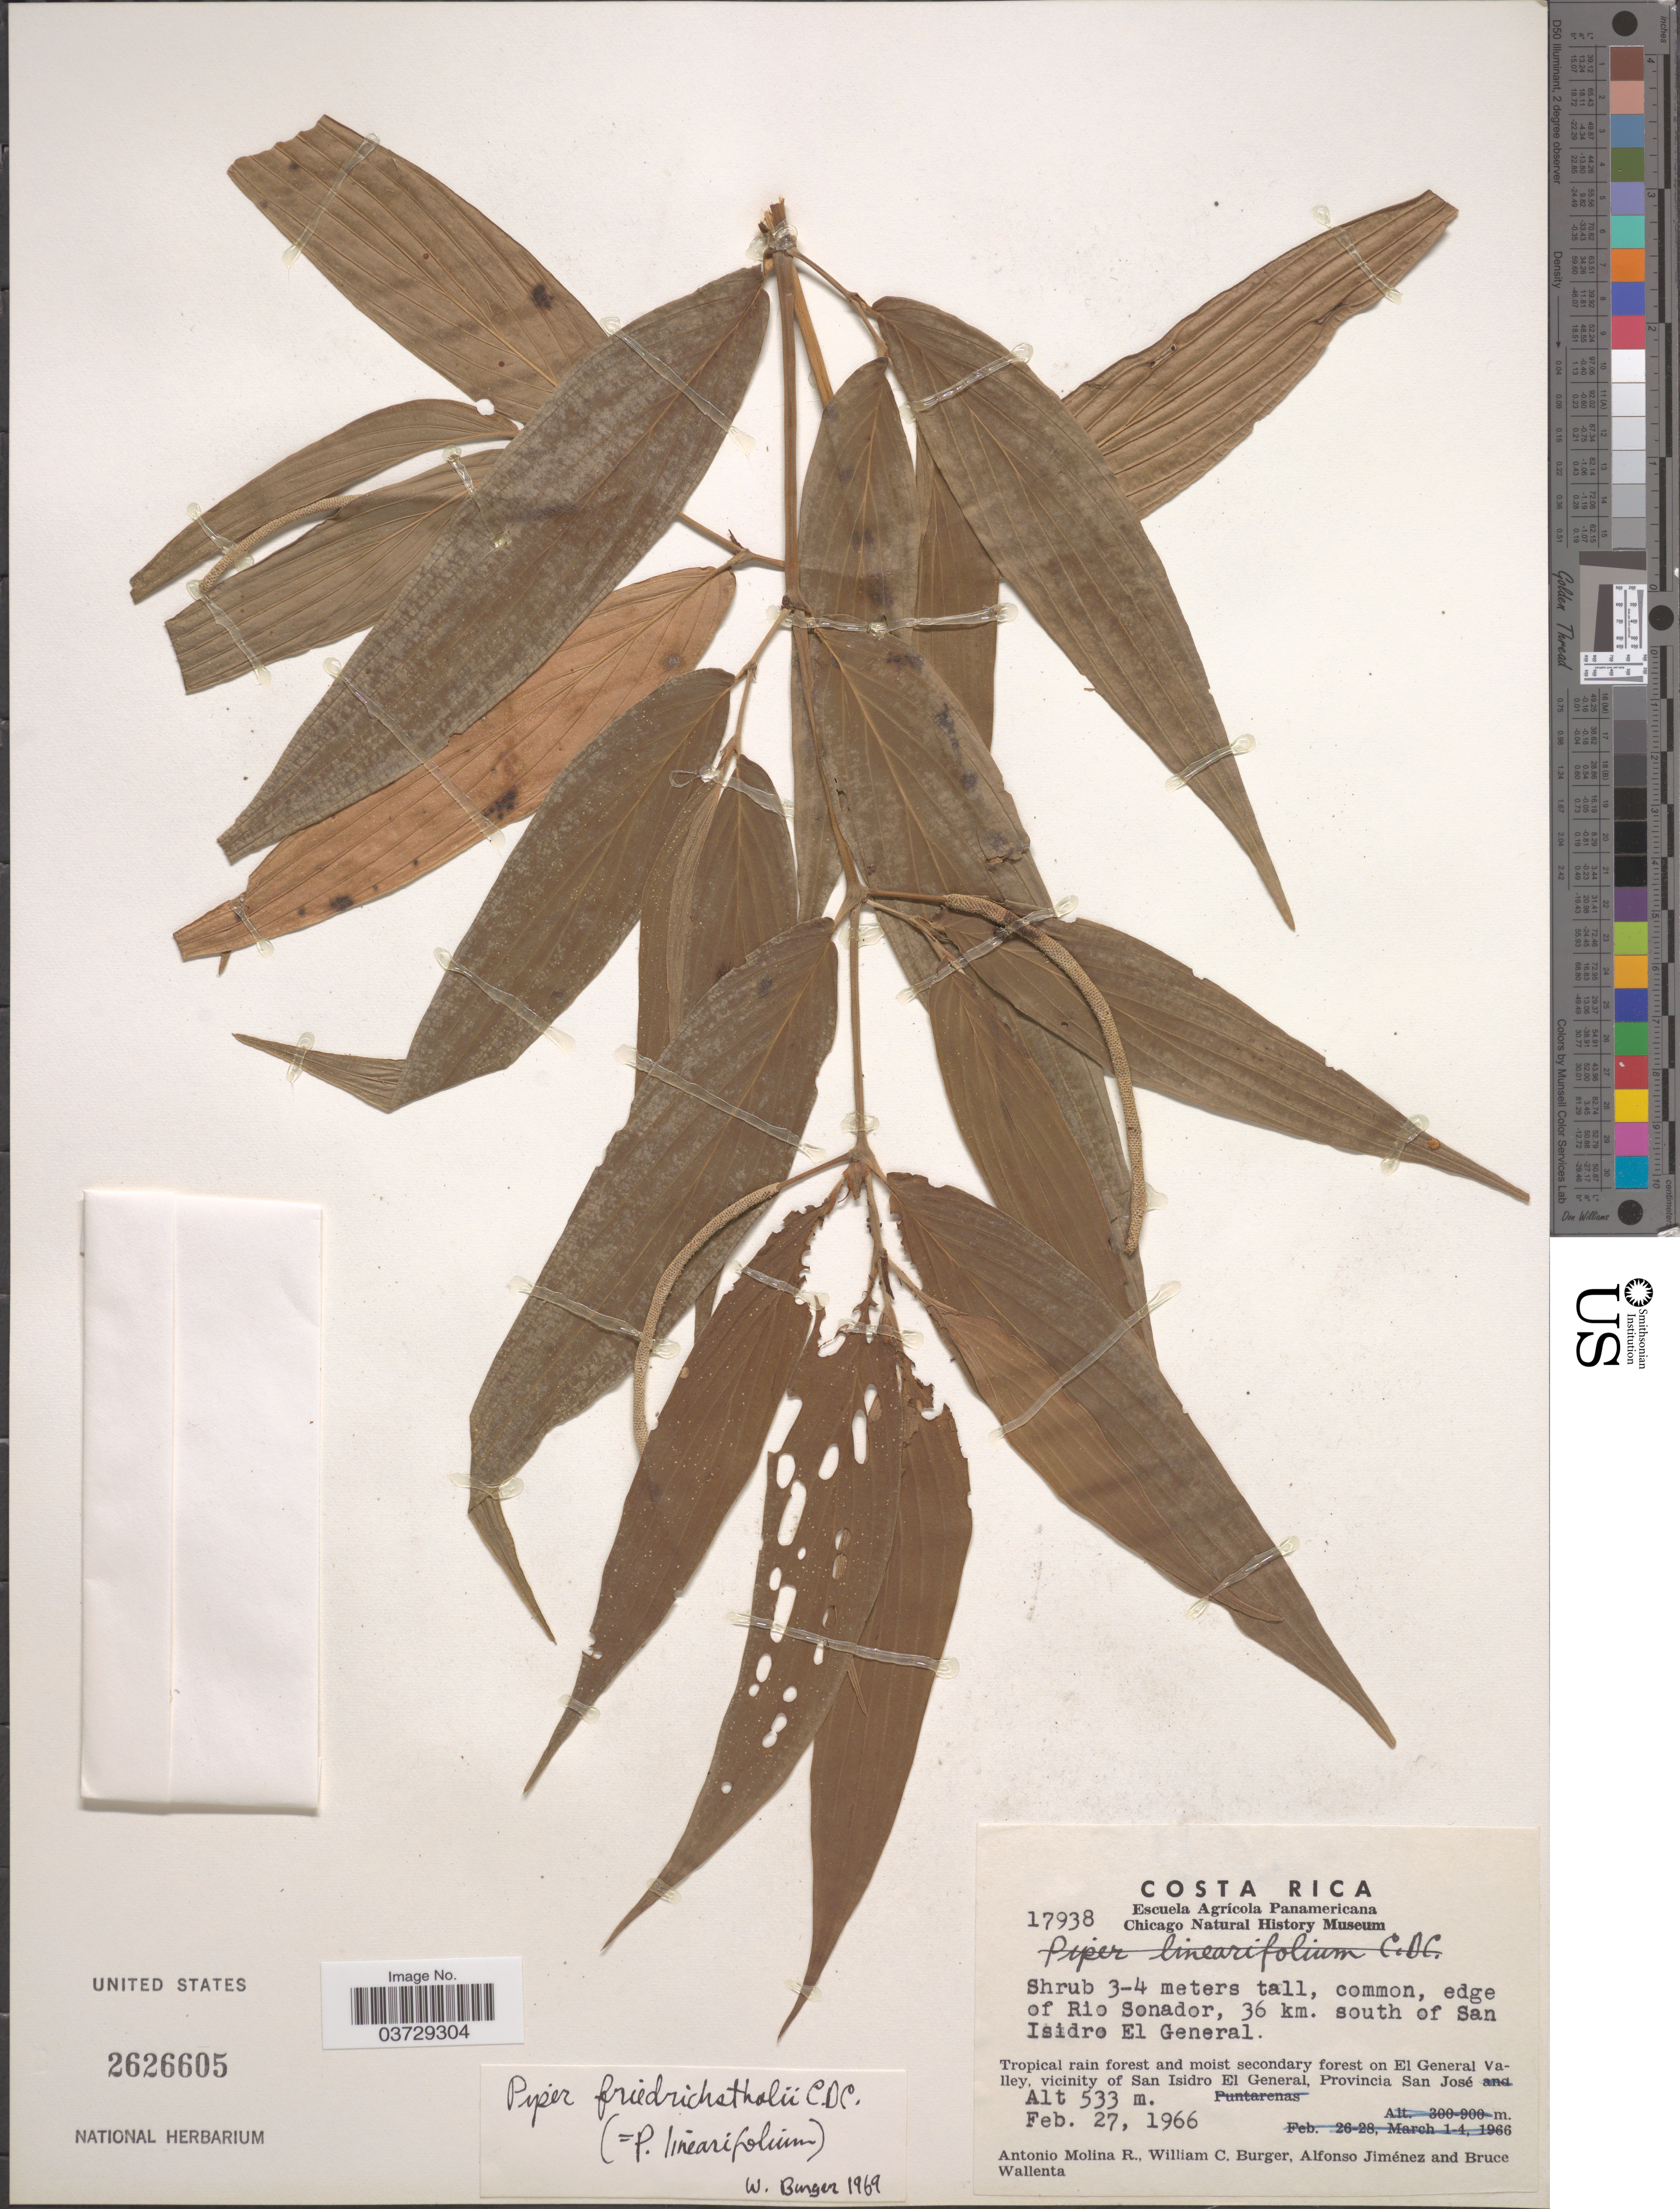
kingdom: Plantae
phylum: Tracheophyta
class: Magnoliopsida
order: Piperales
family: Piperaceae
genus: Piper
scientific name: Piper linearifolium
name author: C. DC.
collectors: A. Molina R., W. Burger, A. Jiménez & B. Wallenta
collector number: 17938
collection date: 1966-02-27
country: Costa Rica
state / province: San José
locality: Tropical rain forest and moist secondary forest on El General Valley, vicinity of San Isidro El General.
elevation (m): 533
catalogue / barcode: US 2626605